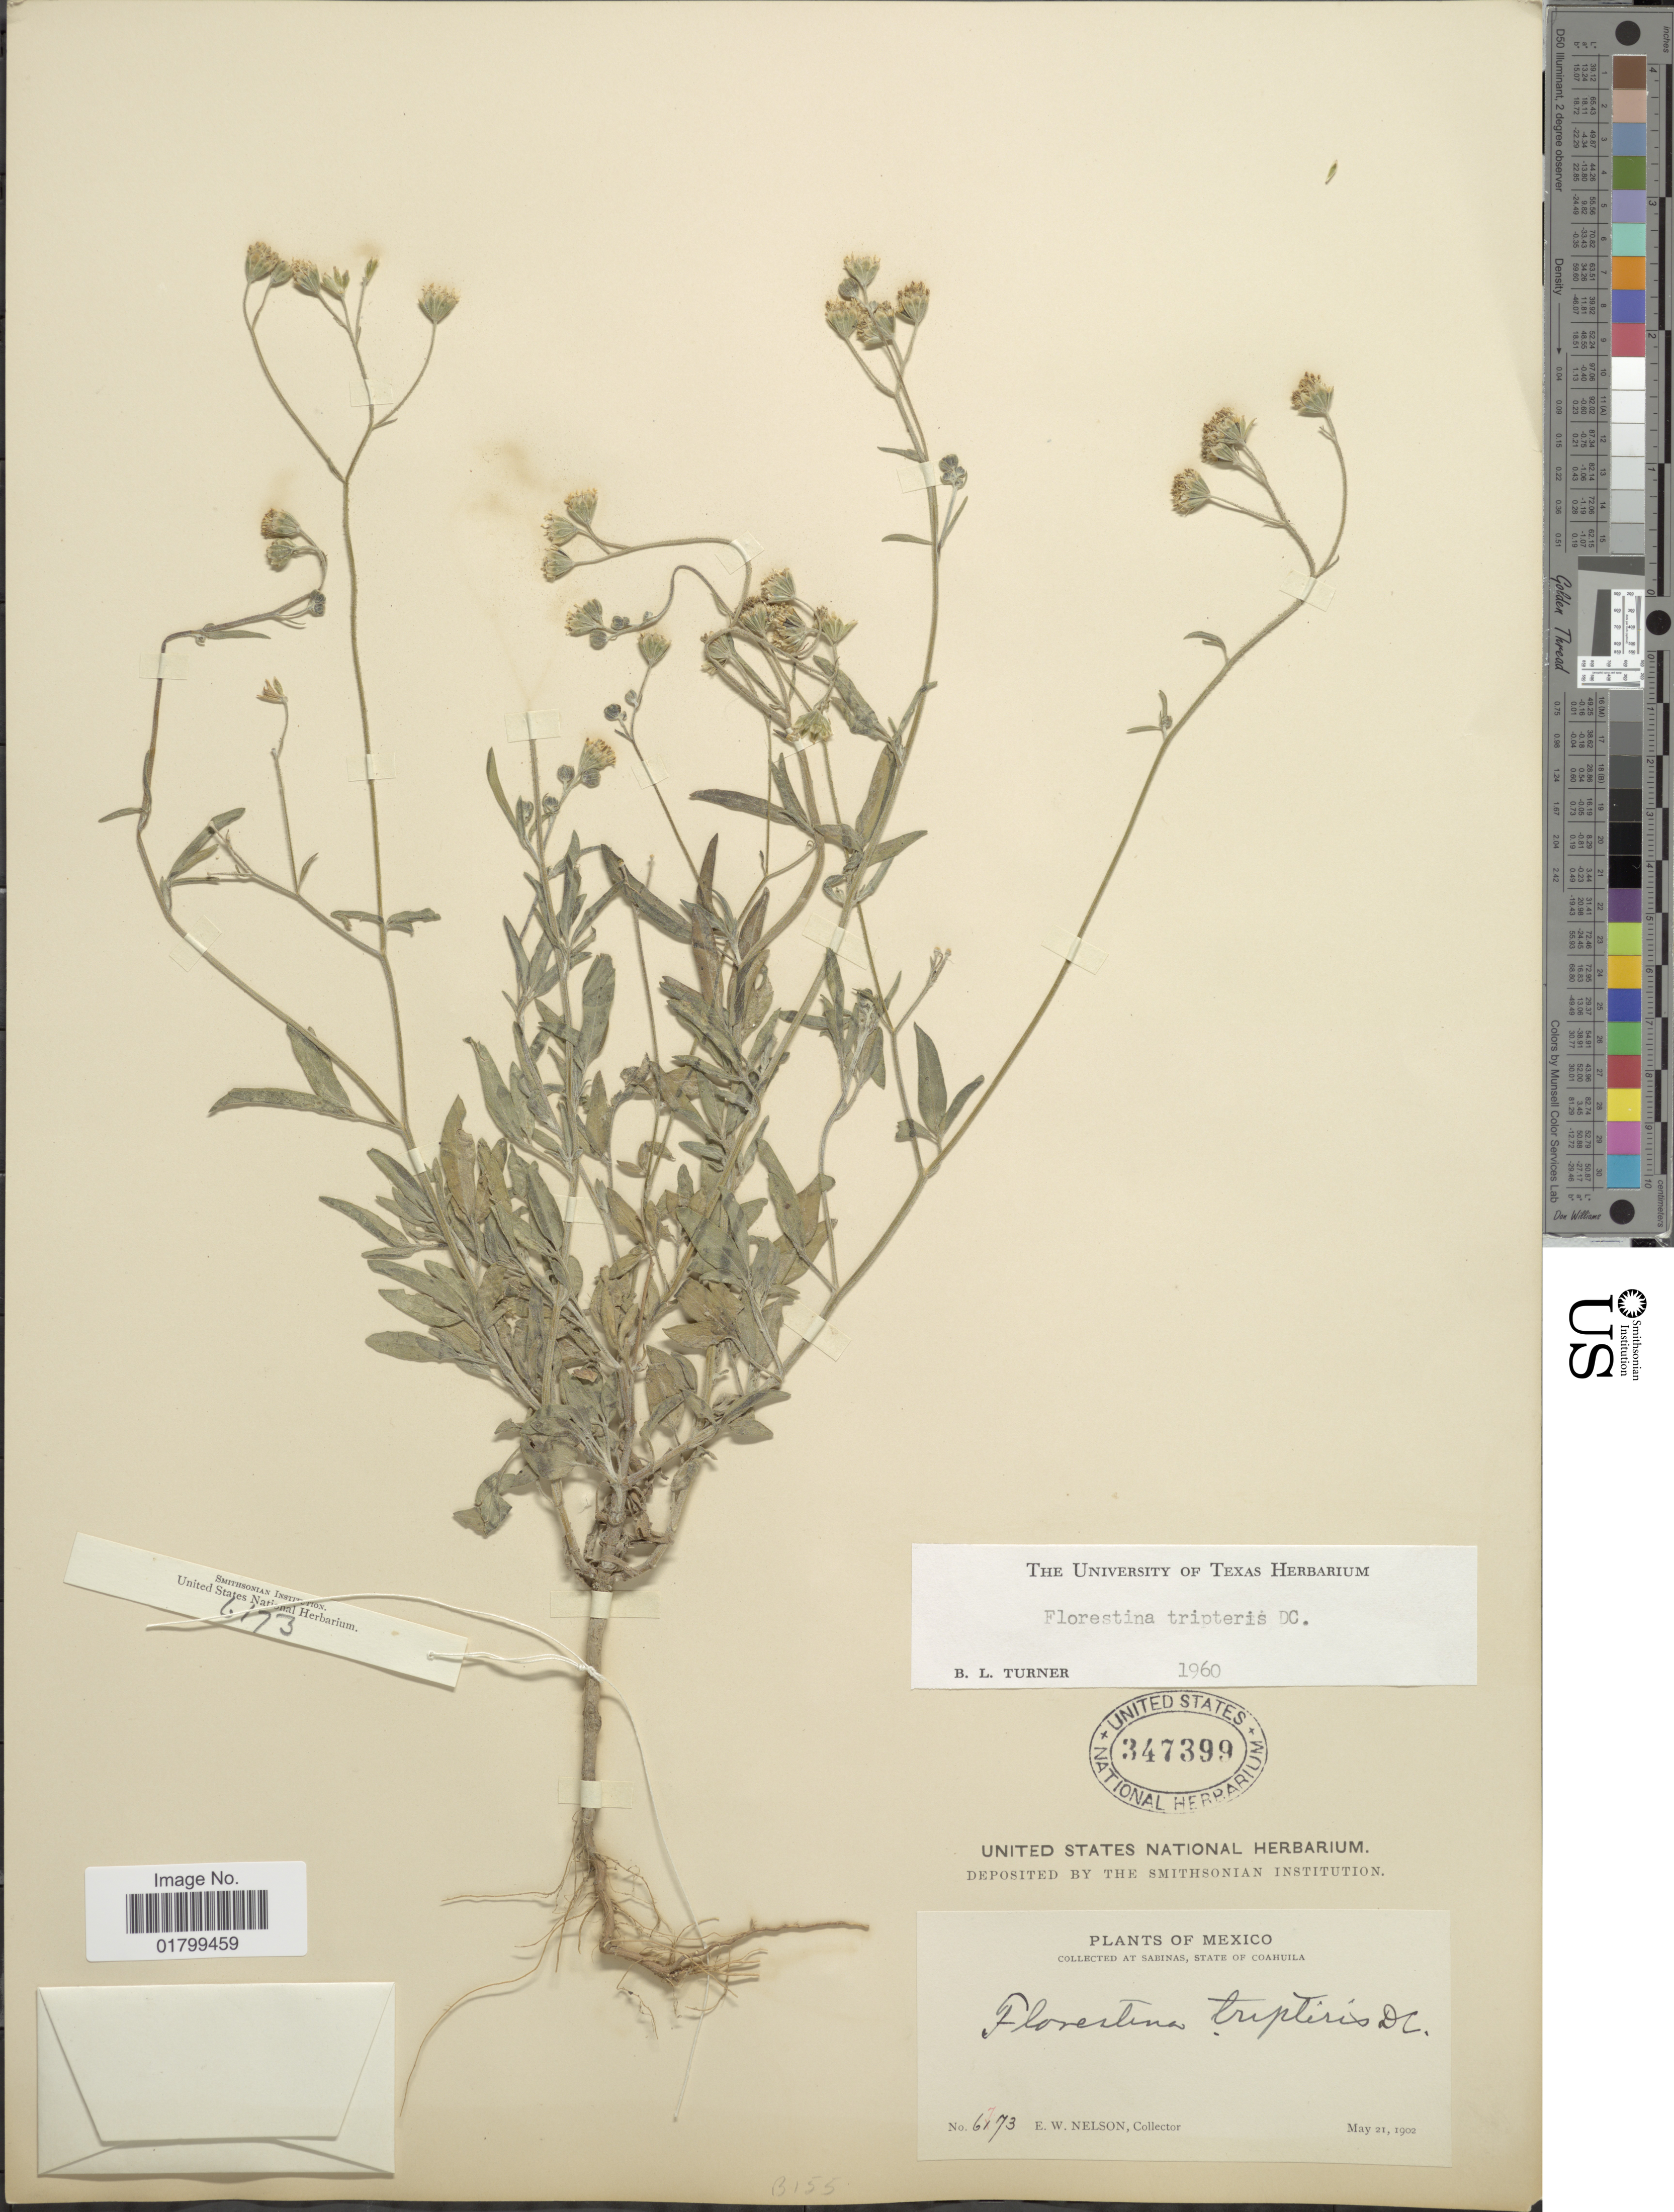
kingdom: Plantae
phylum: Tracheophyta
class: Magnoliopsida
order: Asterales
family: Asteraceae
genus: Florestina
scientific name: Florestina tripteris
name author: DC.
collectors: E. W. Nelson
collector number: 6173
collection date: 1902-05-21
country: Mexico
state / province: Coahuila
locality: Sabinas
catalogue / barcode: US 347399